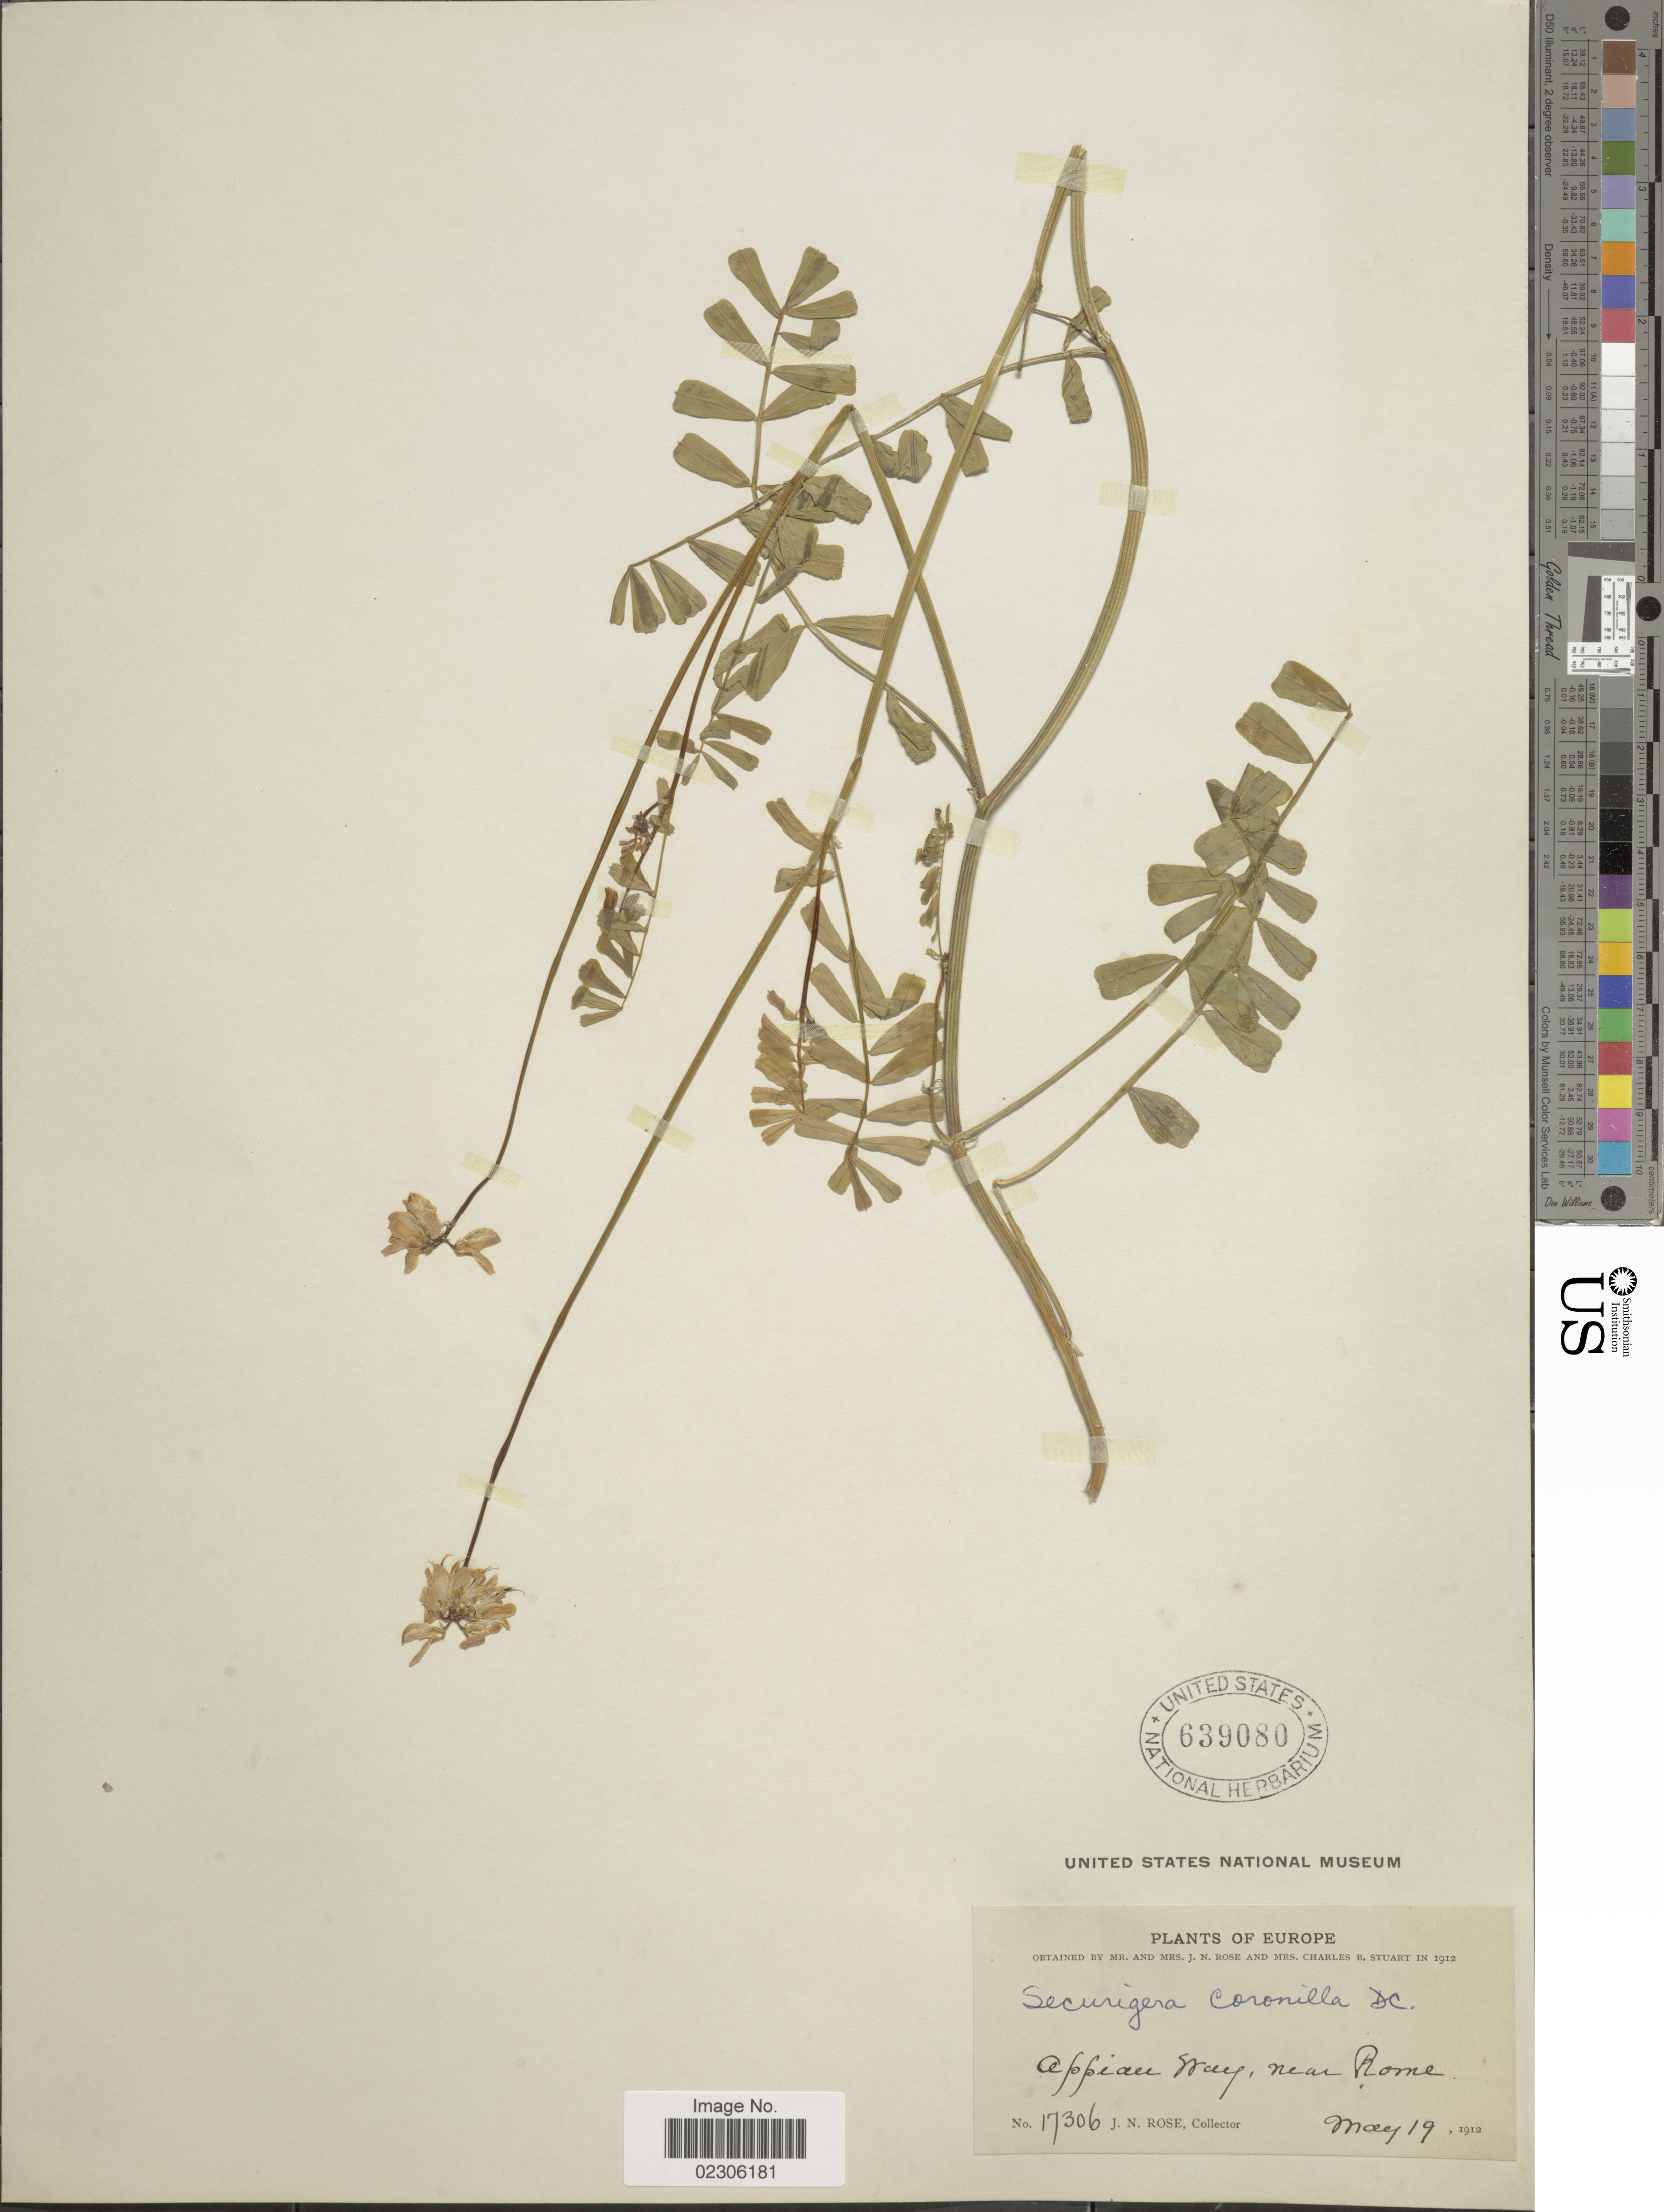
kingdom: Plantae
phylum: Tracheophyta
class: Magnoliopsida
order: Fabales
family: Fabaceae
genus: Securigera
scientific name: Securigera coronilla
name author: DC.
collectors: J. N. Rose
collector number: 17306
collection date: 1912-05-19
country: Italy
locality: Europe, Appiau May, near Rome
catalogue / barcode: US 639080